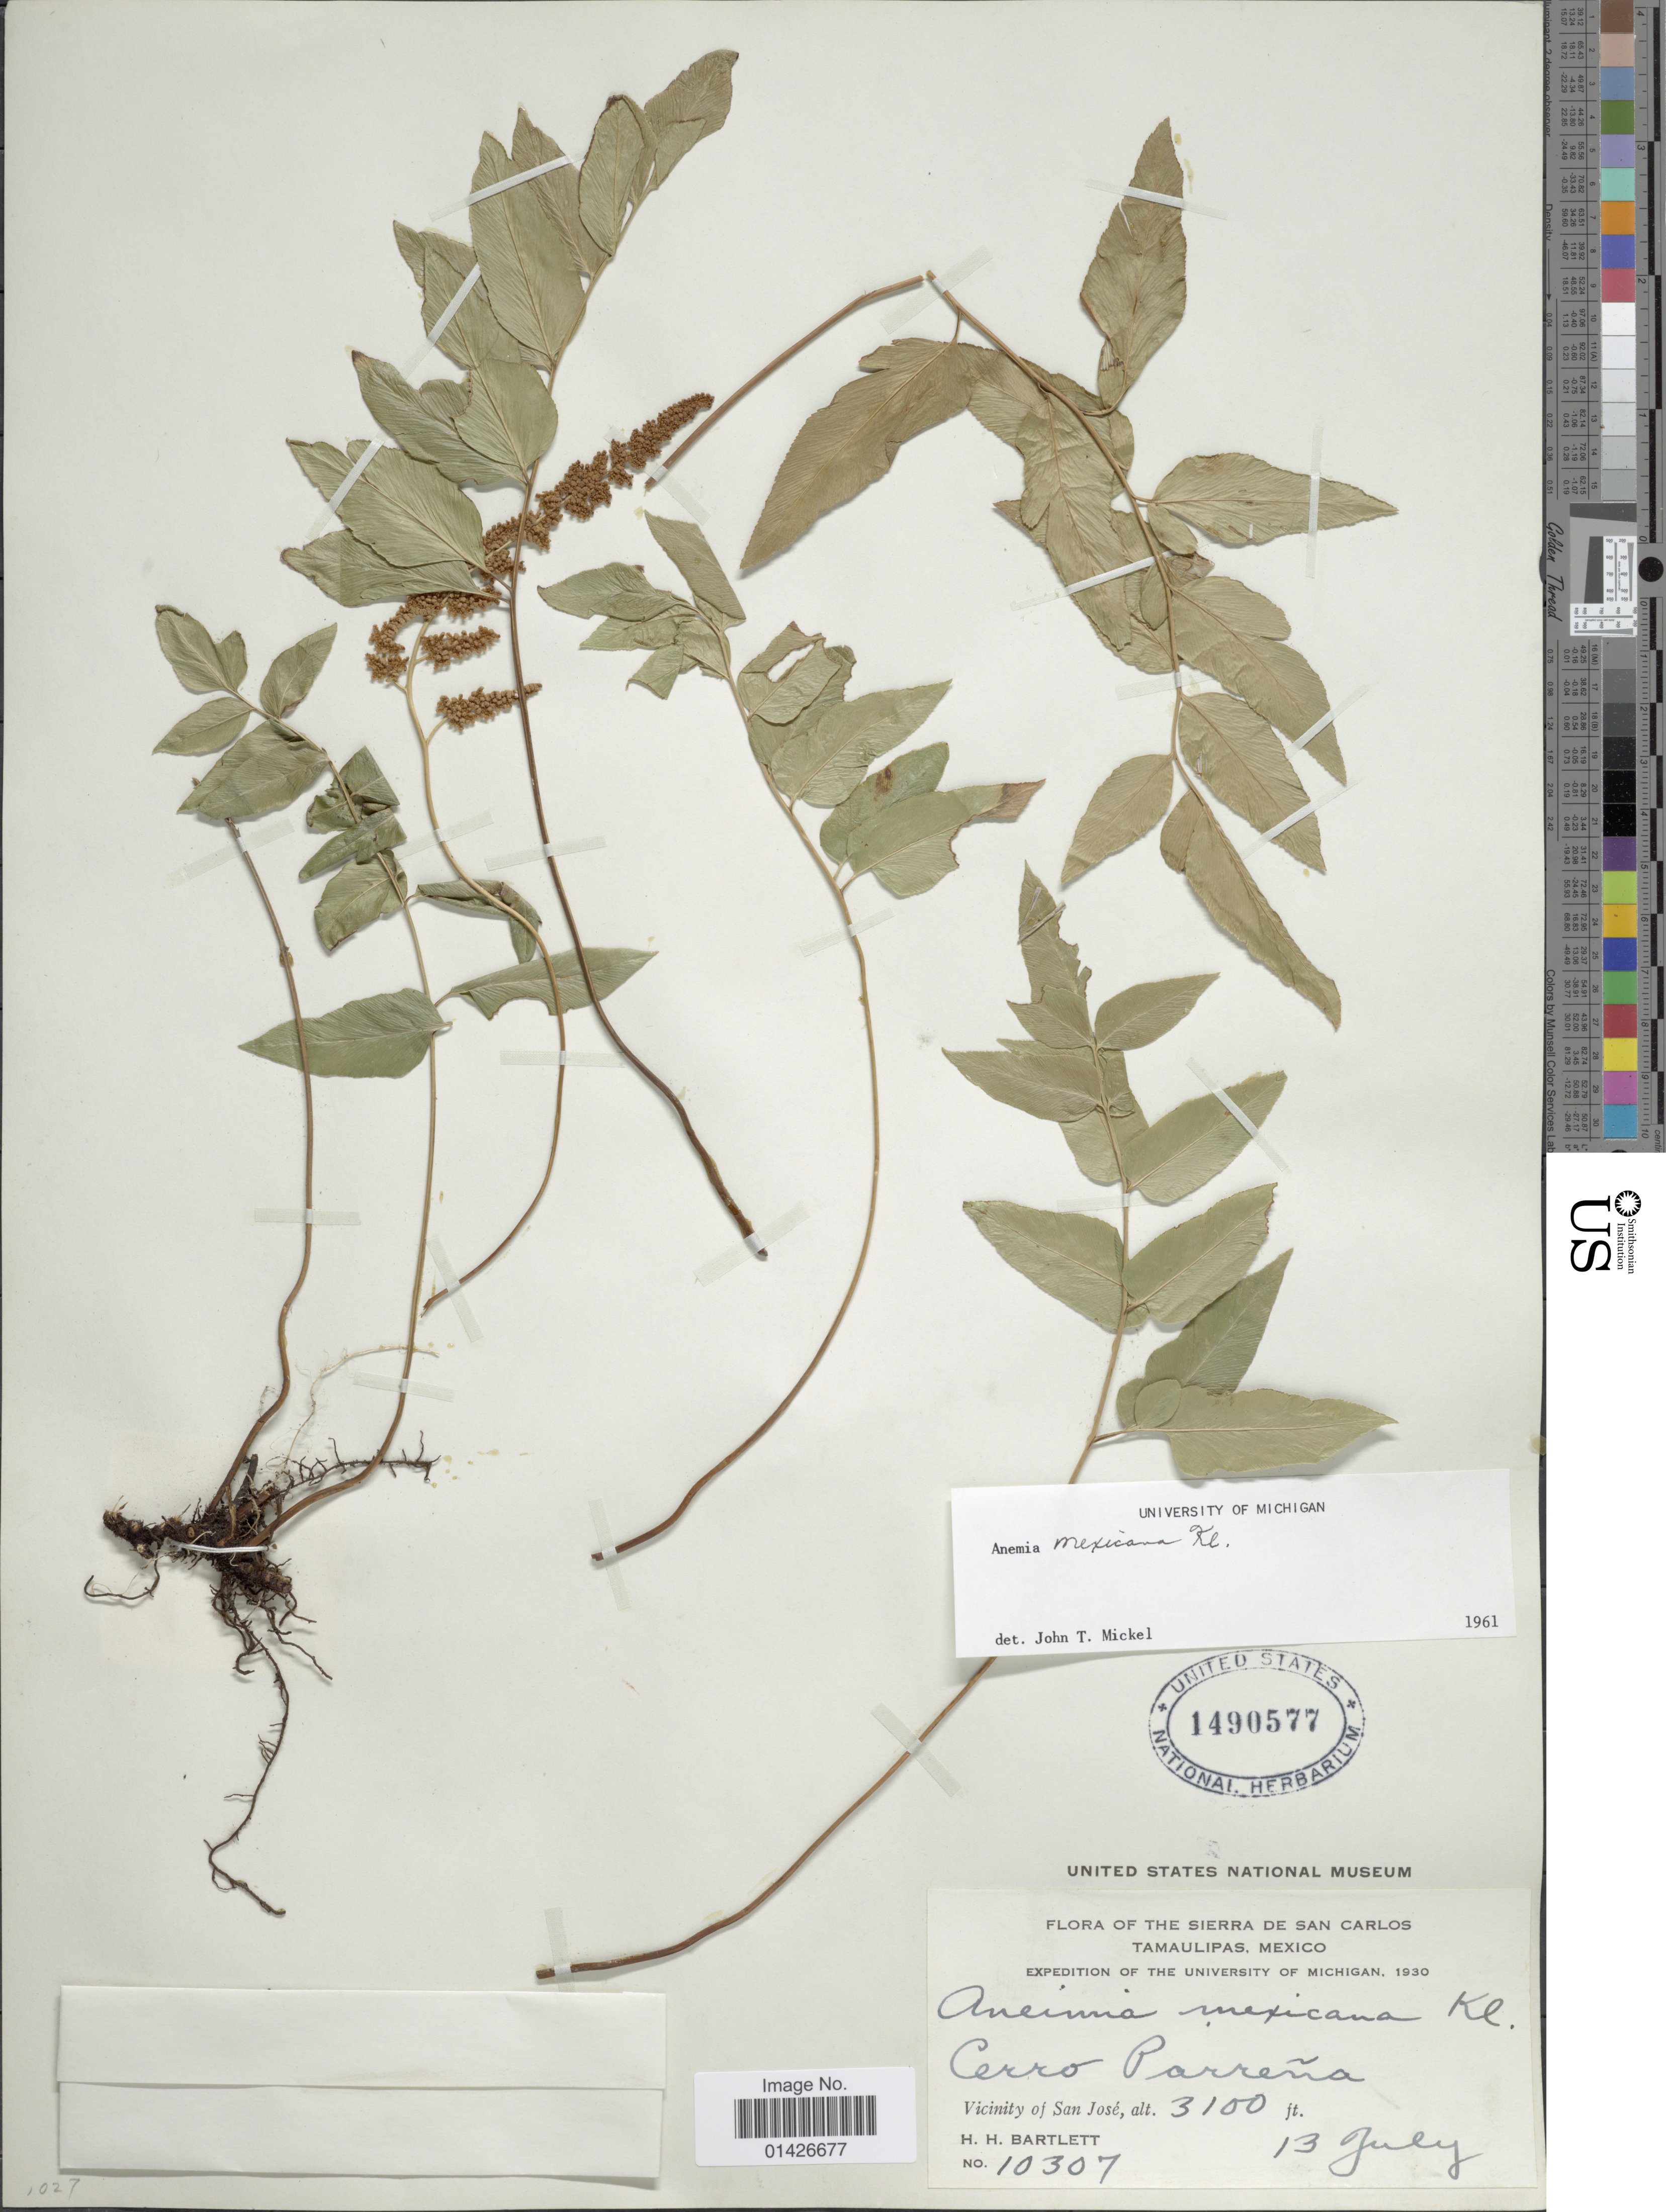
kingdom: Plantae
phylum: Tracheophyta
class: Polypodiopsida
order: Schizaeales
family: Anemiaceae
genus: Anemia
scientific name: Anemia mexicana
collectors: H. H. Bartlett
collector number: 10307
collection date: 1930-07-13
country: Mexico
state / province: Tamaulipas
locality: The Sierra de San Carlos, Cerro Parreña, Vicinity of San José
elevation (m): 945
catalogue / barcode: US 1490577